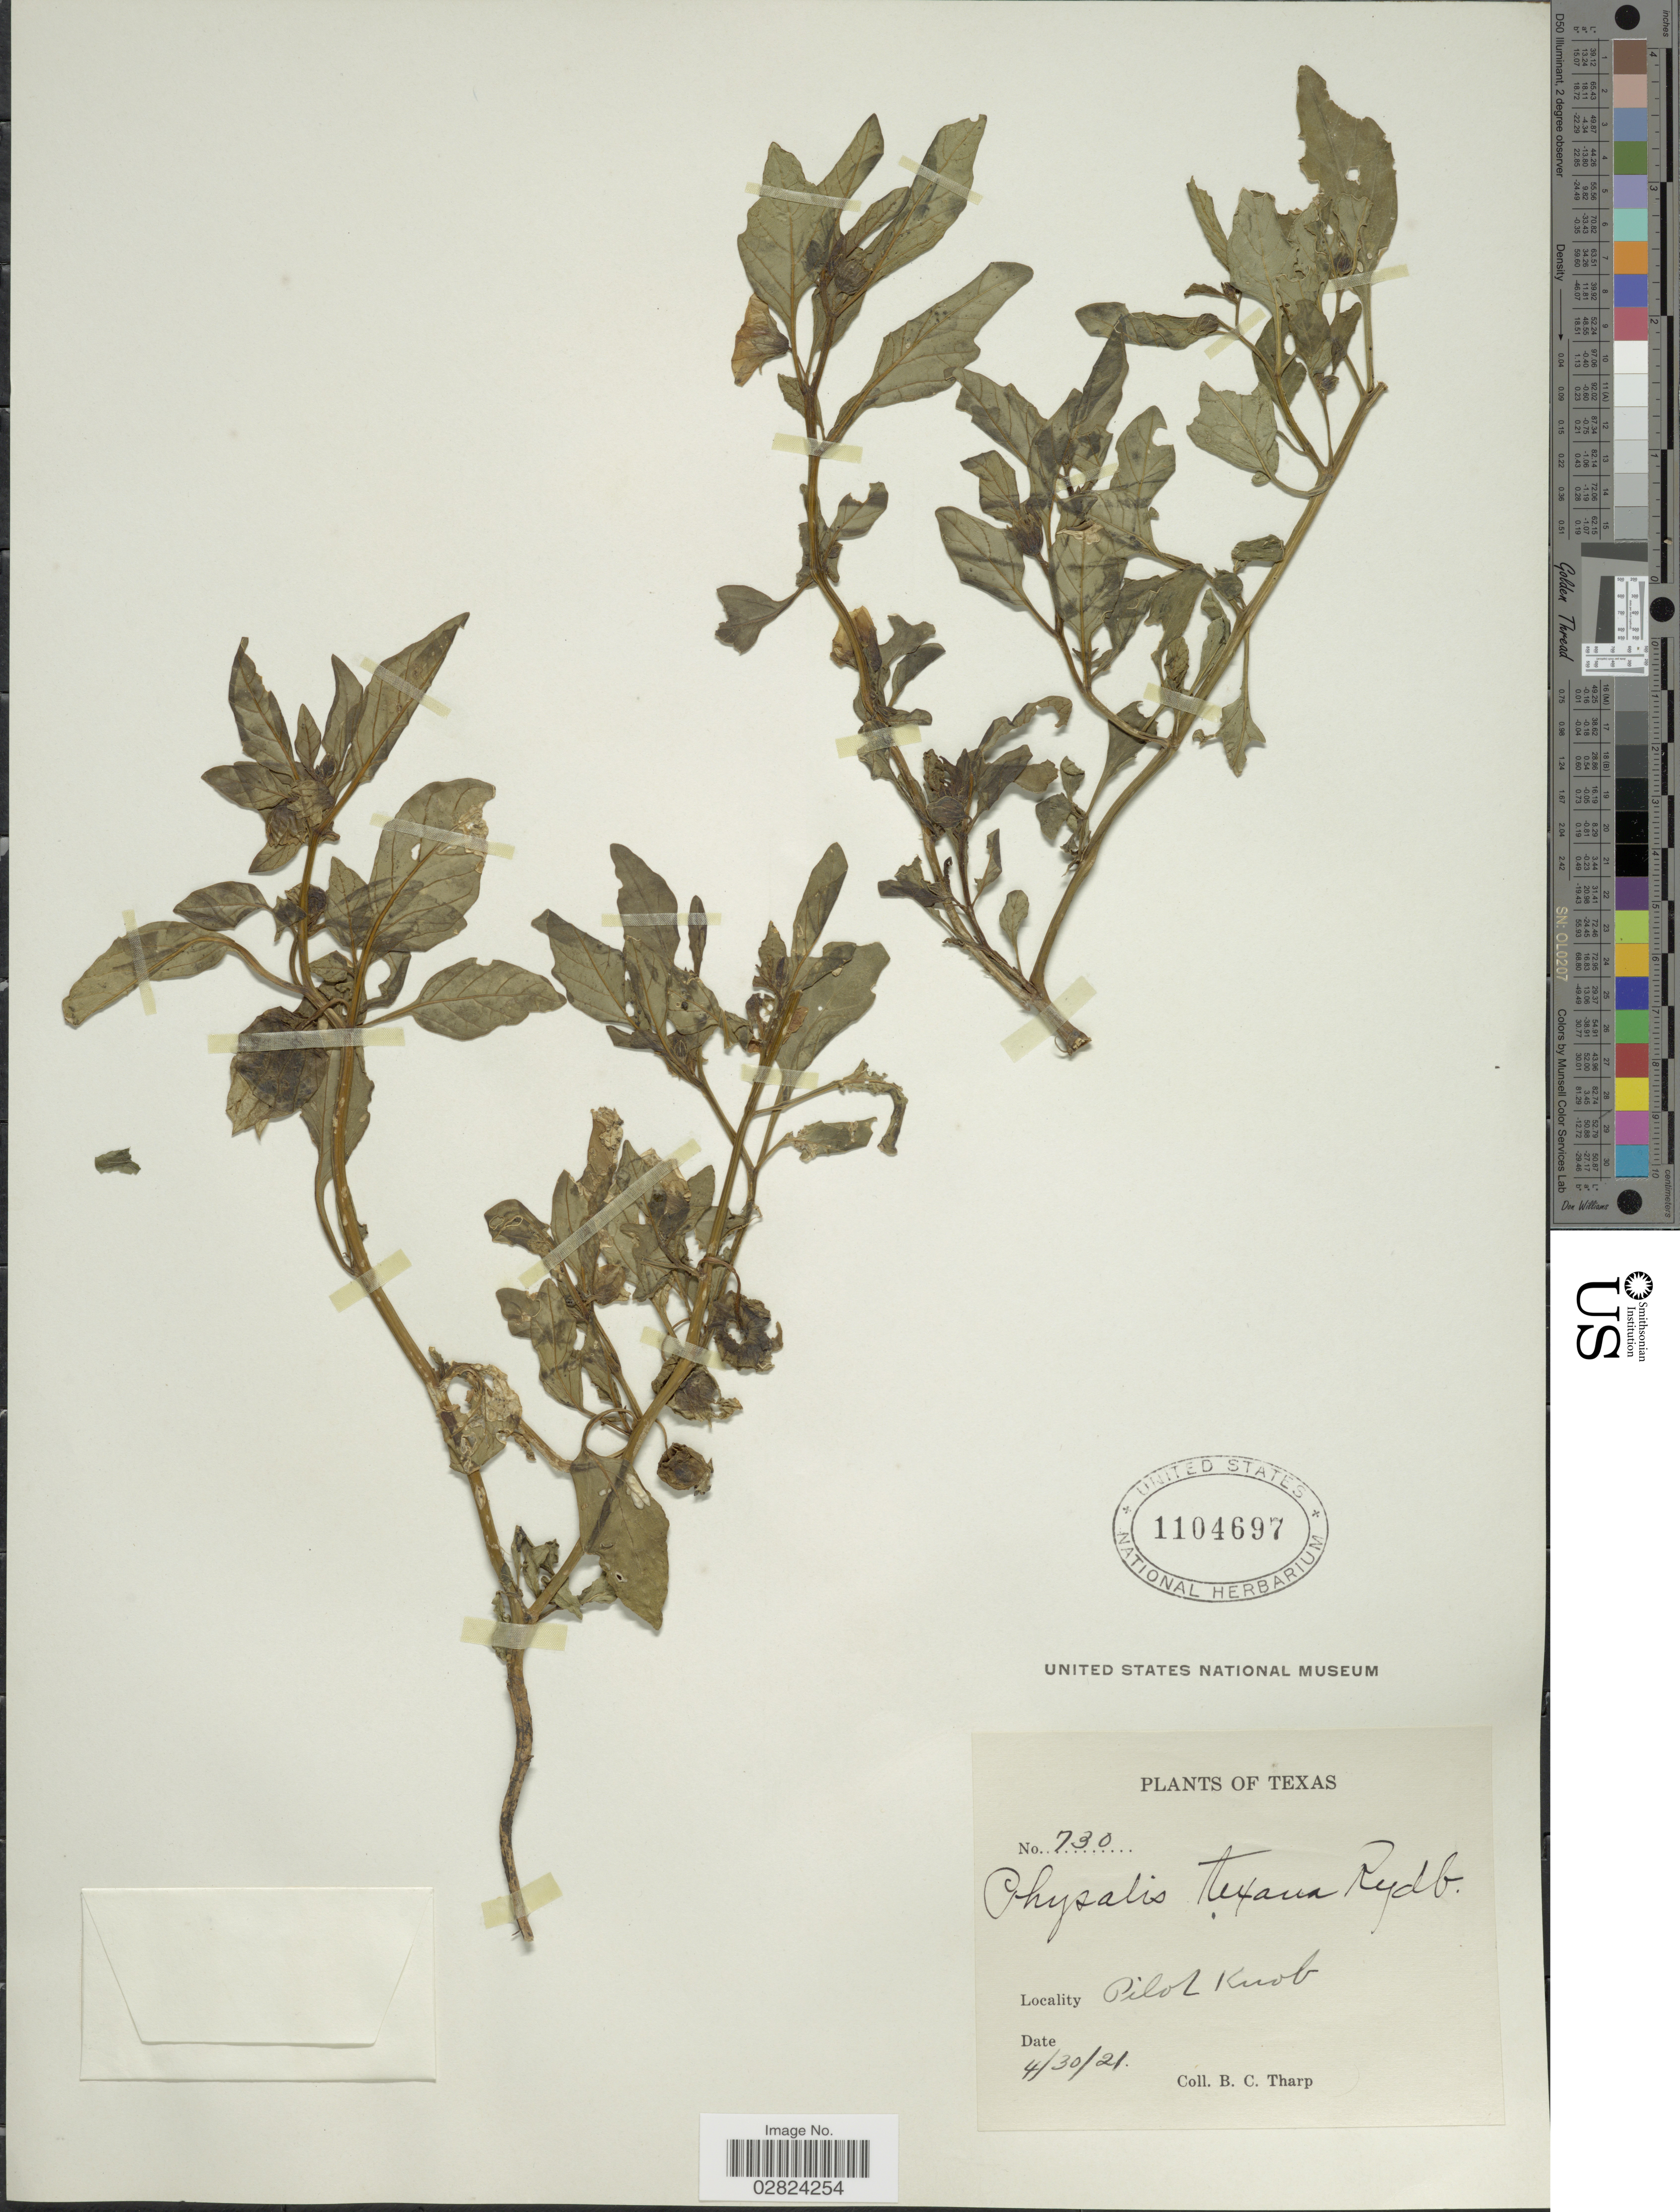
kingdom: Plantae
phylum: Tracheophyta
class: Magnoliopsida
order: Solanales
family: Solanaceae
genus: Physalis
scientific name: Physalis subglabrata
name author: Mack. & Bush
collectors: B. C. Tharp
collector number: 730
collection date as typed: Transcribed d/m/y: 30/4/21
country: United States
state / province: Texas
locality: Pilot Knob.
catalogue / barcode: US 1104697